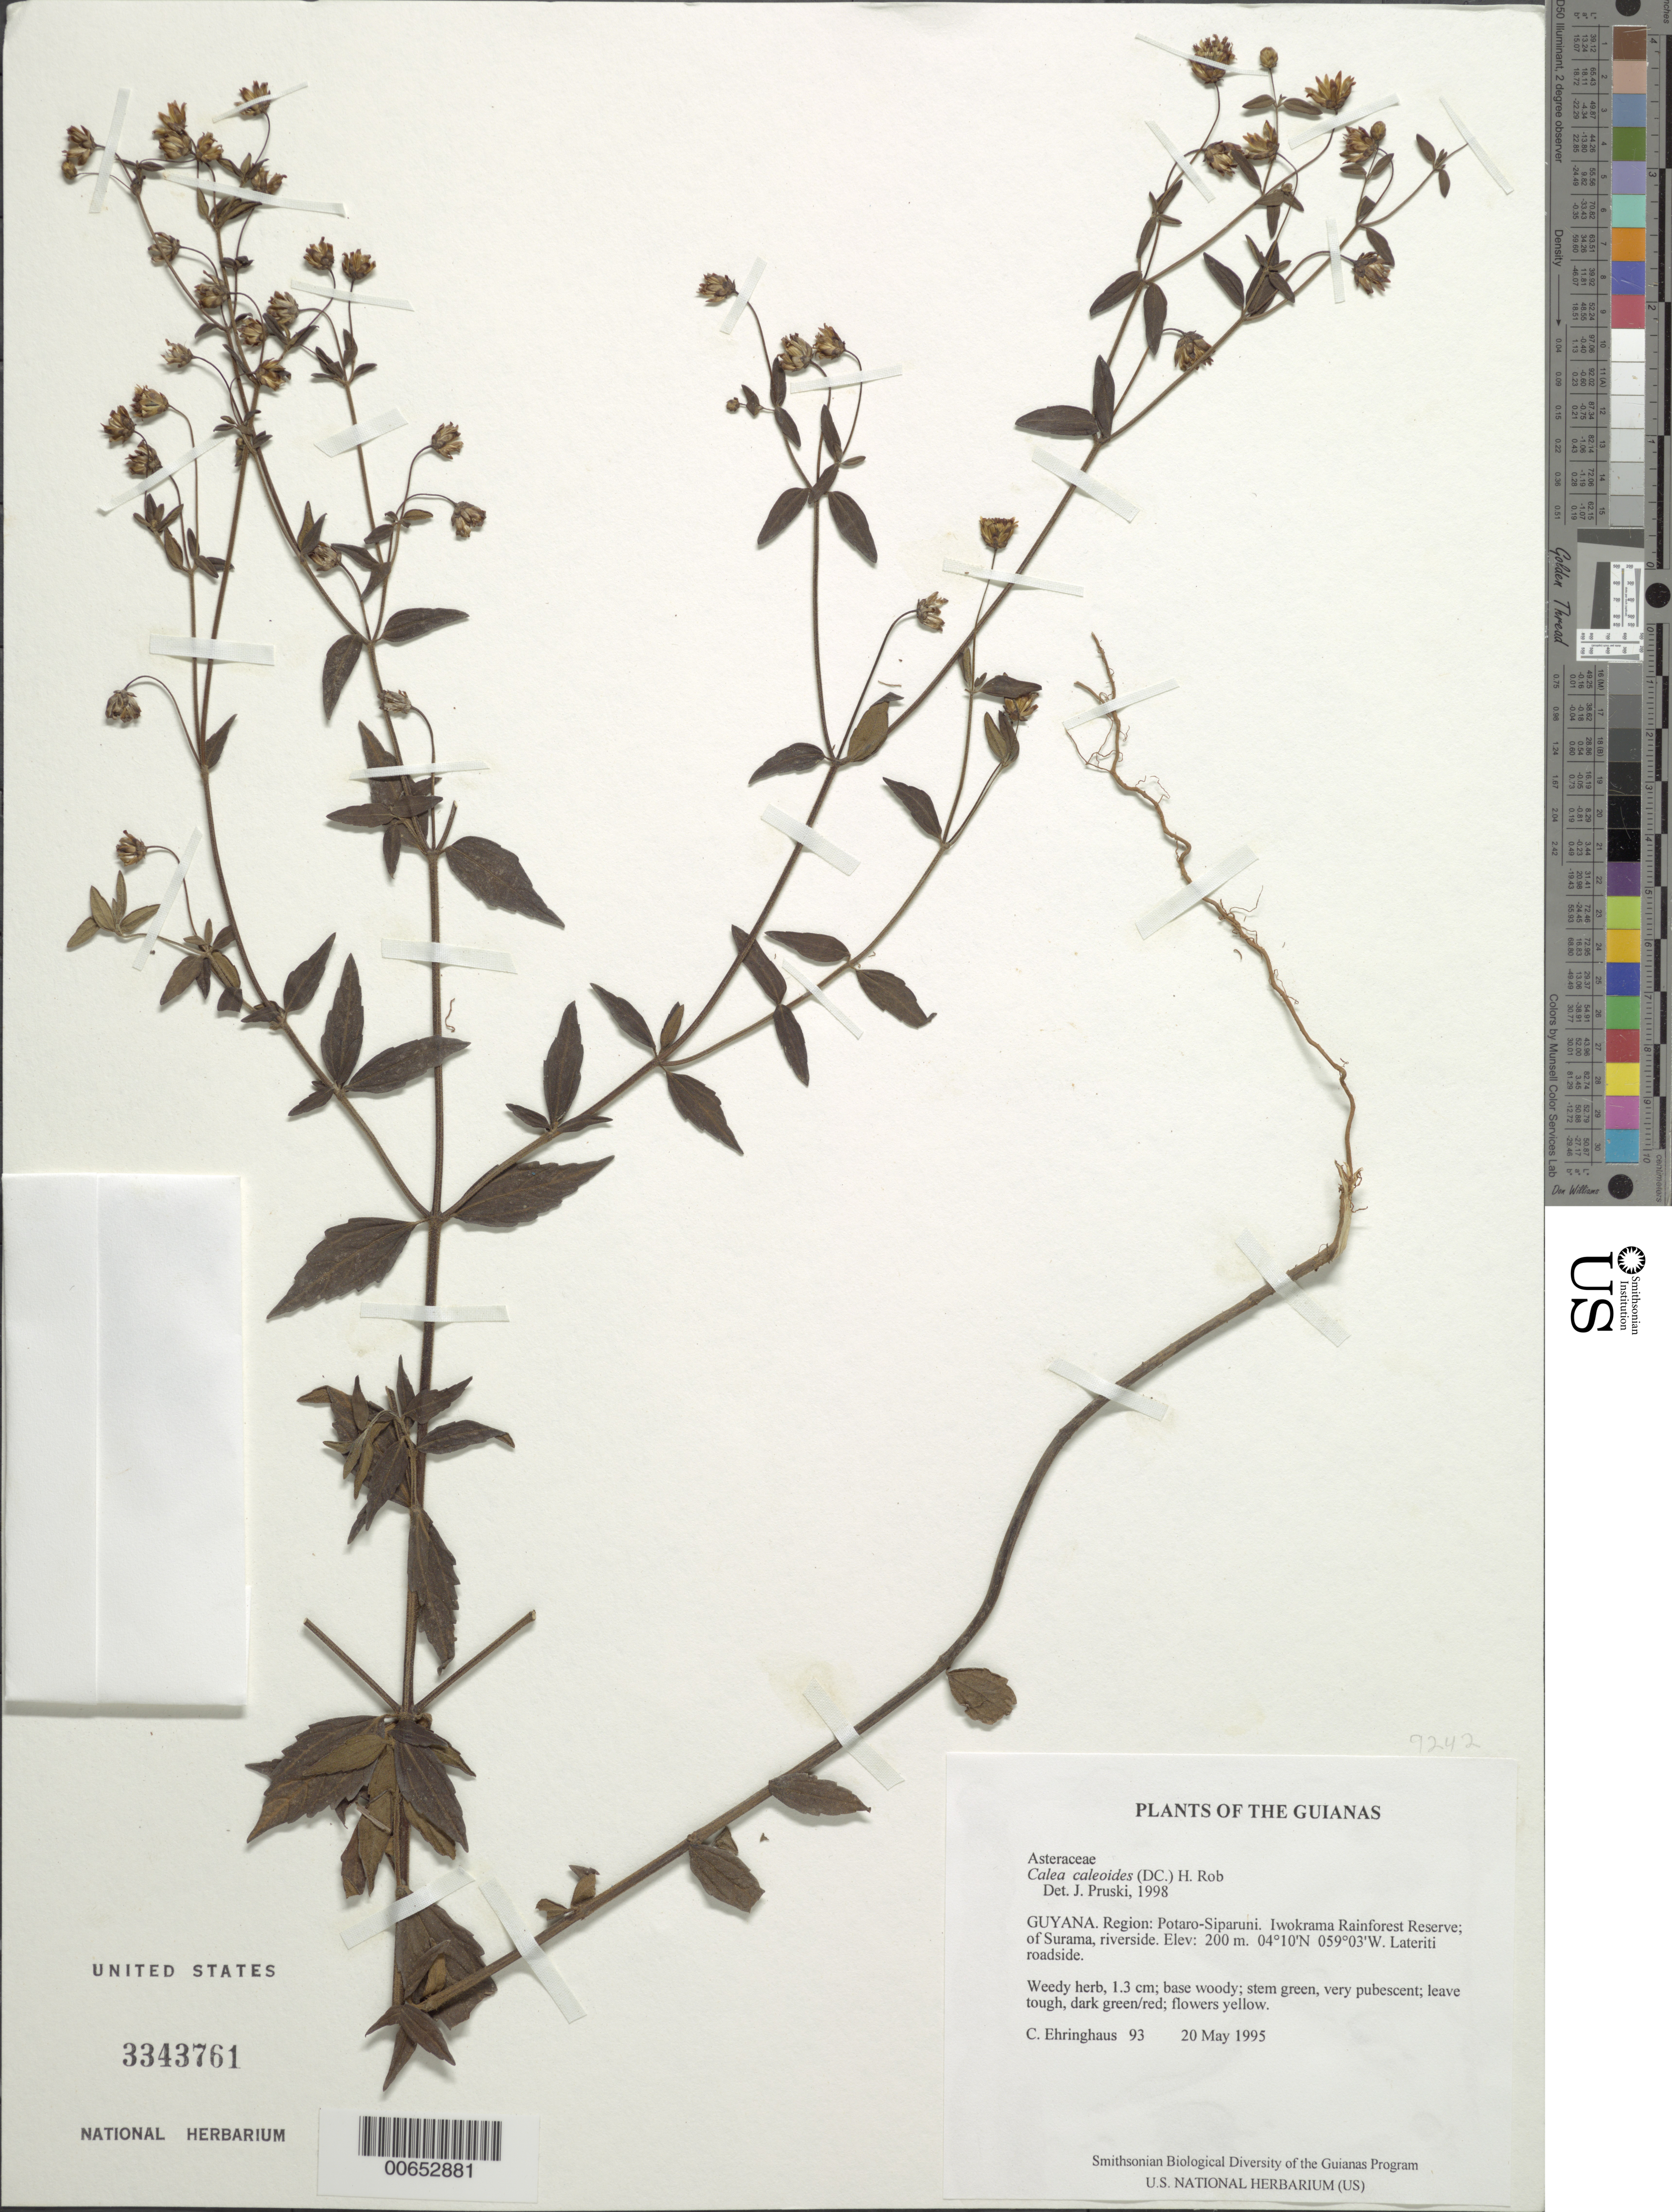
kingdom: Plantae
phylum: Tracheophyta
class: Magnoliopsida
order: Asterales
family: Asteraceae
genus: Calea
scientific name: Calea caleoides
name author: (DC.) H. Rob.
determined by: Pruski, J. F.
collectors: C. Ehringhaus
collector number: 93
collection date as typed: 20 May 1995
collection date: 1995-05-20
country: Guyana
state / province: Potaro-Siparuni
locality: Iwokrama Rainforest Reserve; N of Surama, riverside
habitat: Lateritic roadside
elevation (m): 200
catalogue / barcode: US 3343761